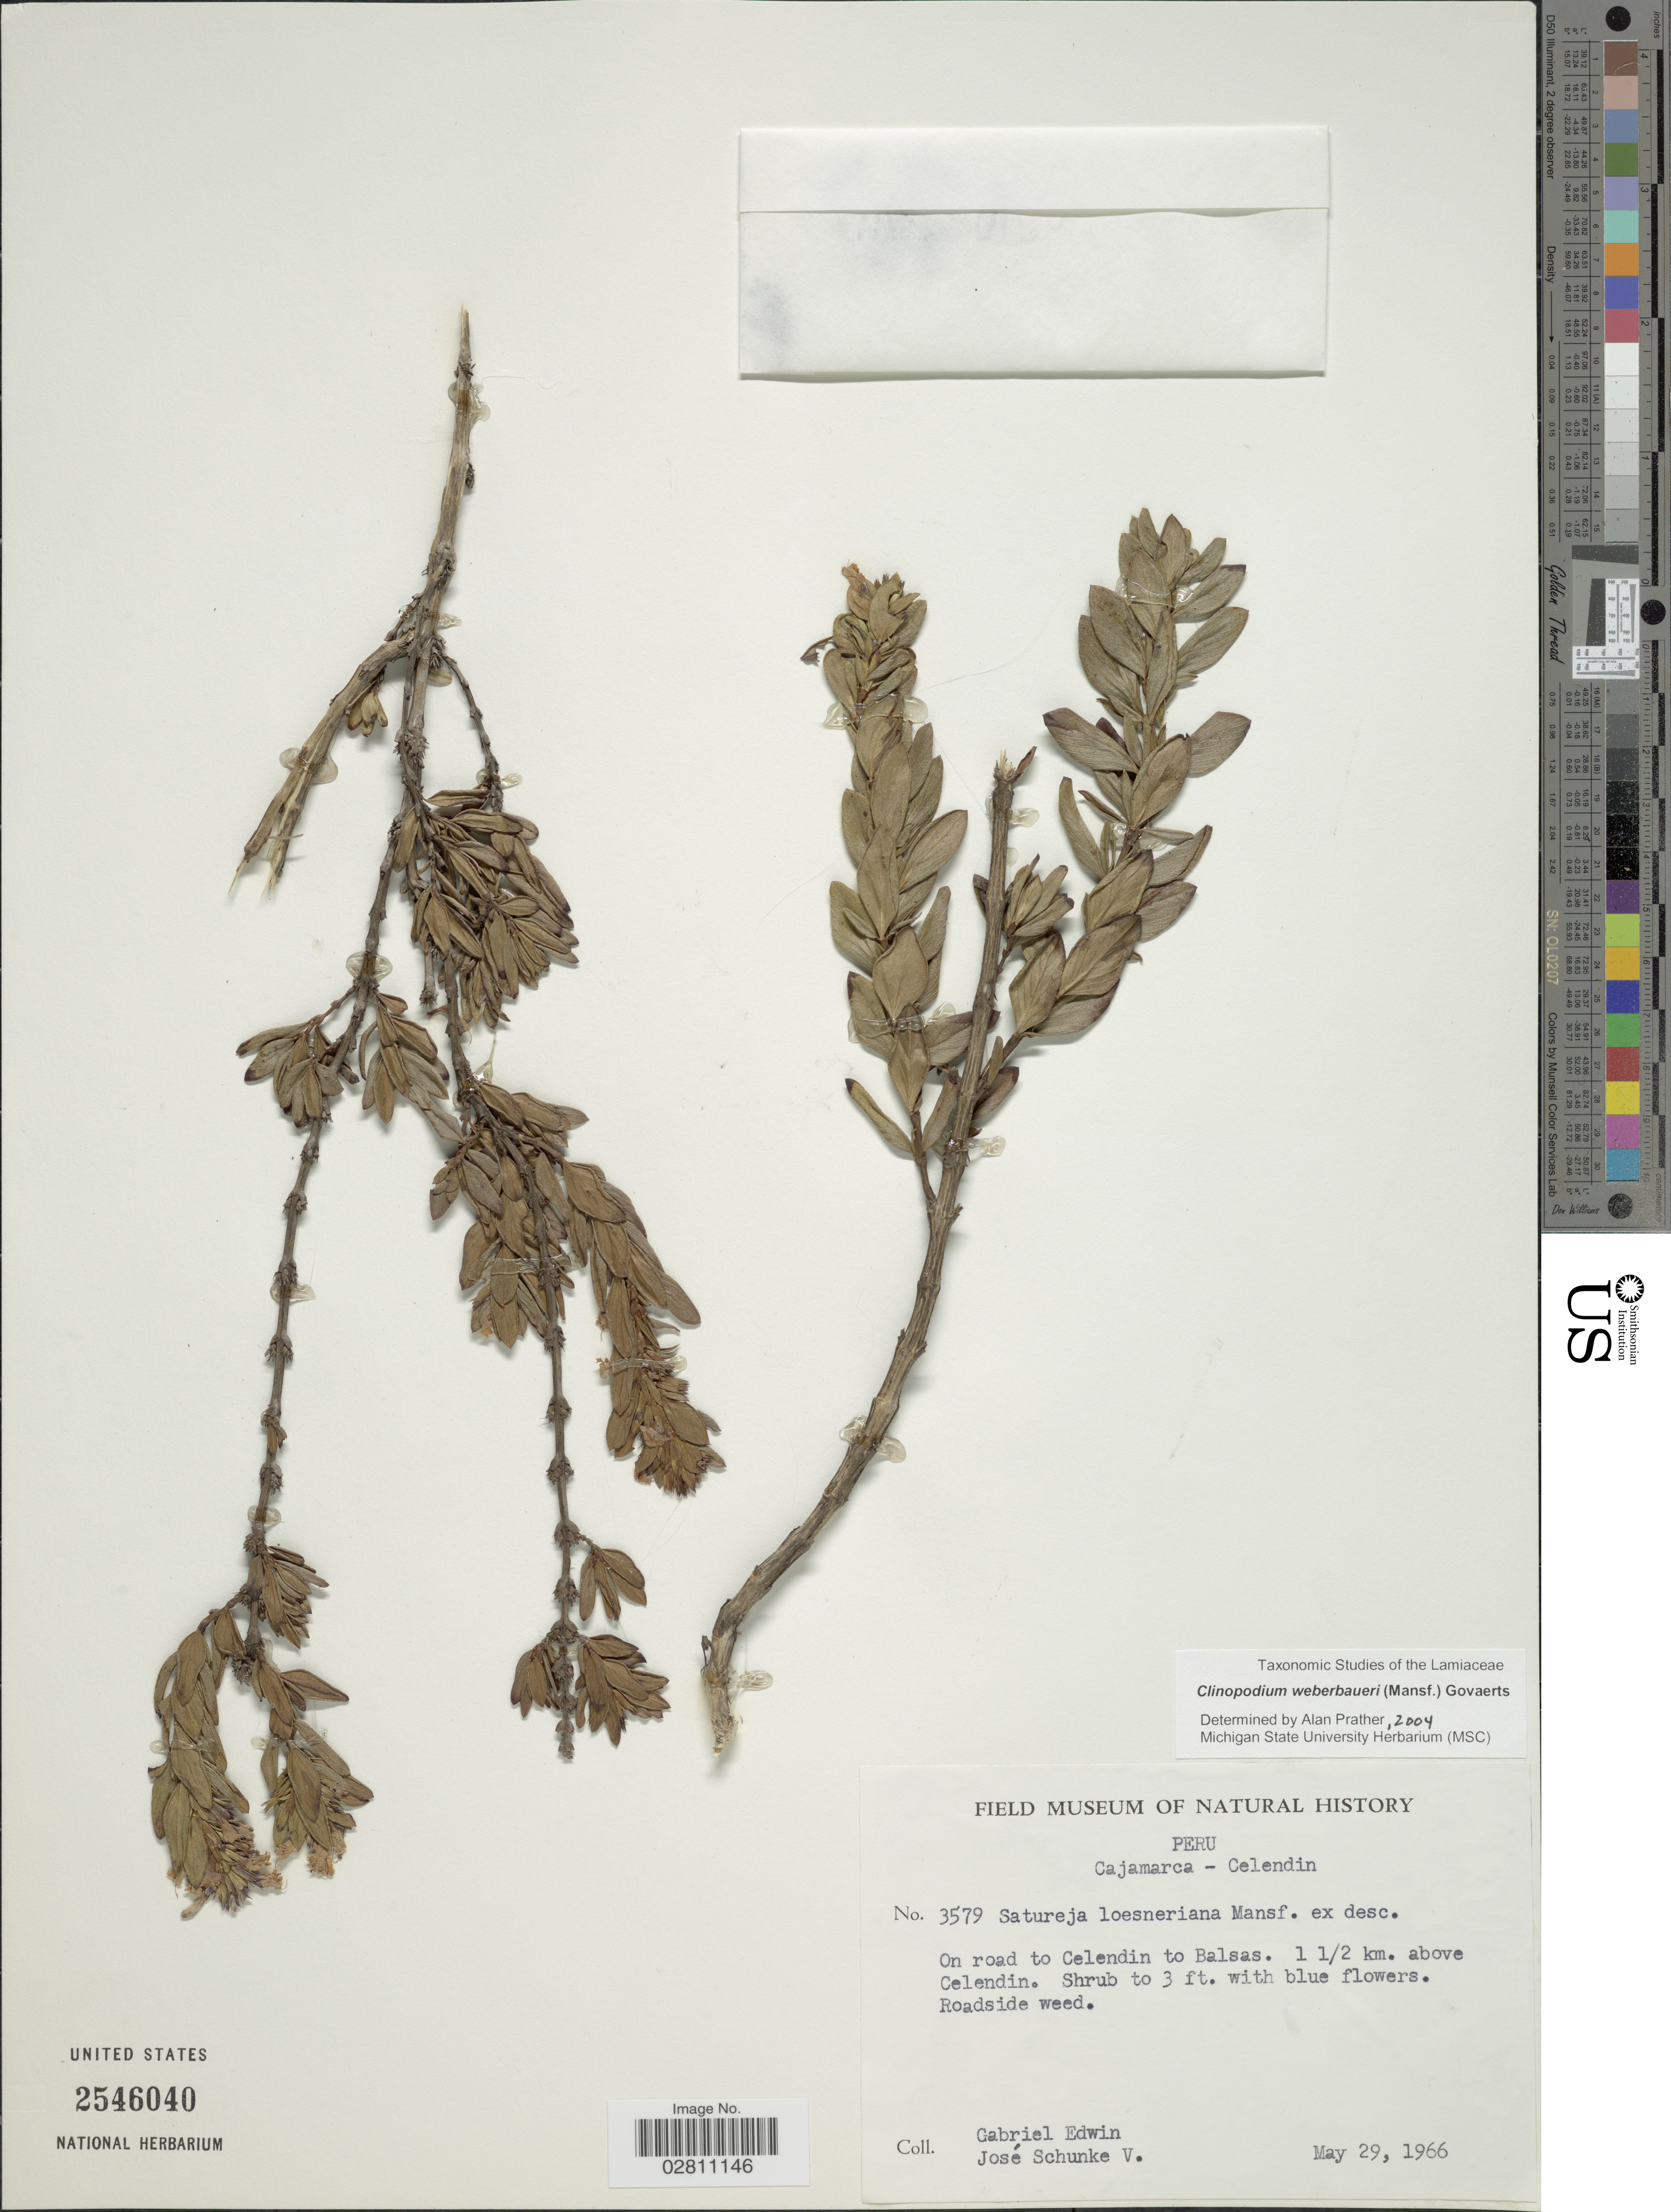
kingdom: Plantae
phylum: Tracheophyta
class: Magnoliopsida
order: Lamiales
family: Lamiaceae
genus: Clinopodium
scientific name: Clinopodium weberbaueri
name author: (Mansf.) Govaerts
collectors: G. Edwin & J. Schunke Vigo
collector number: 3579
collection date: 1966-05-29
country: Peru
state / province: Cajamarca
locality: Cajamarca - Celendin, On road to Celendin to Balsas, 1½ km. above Celendin.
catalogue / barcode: US 2546040